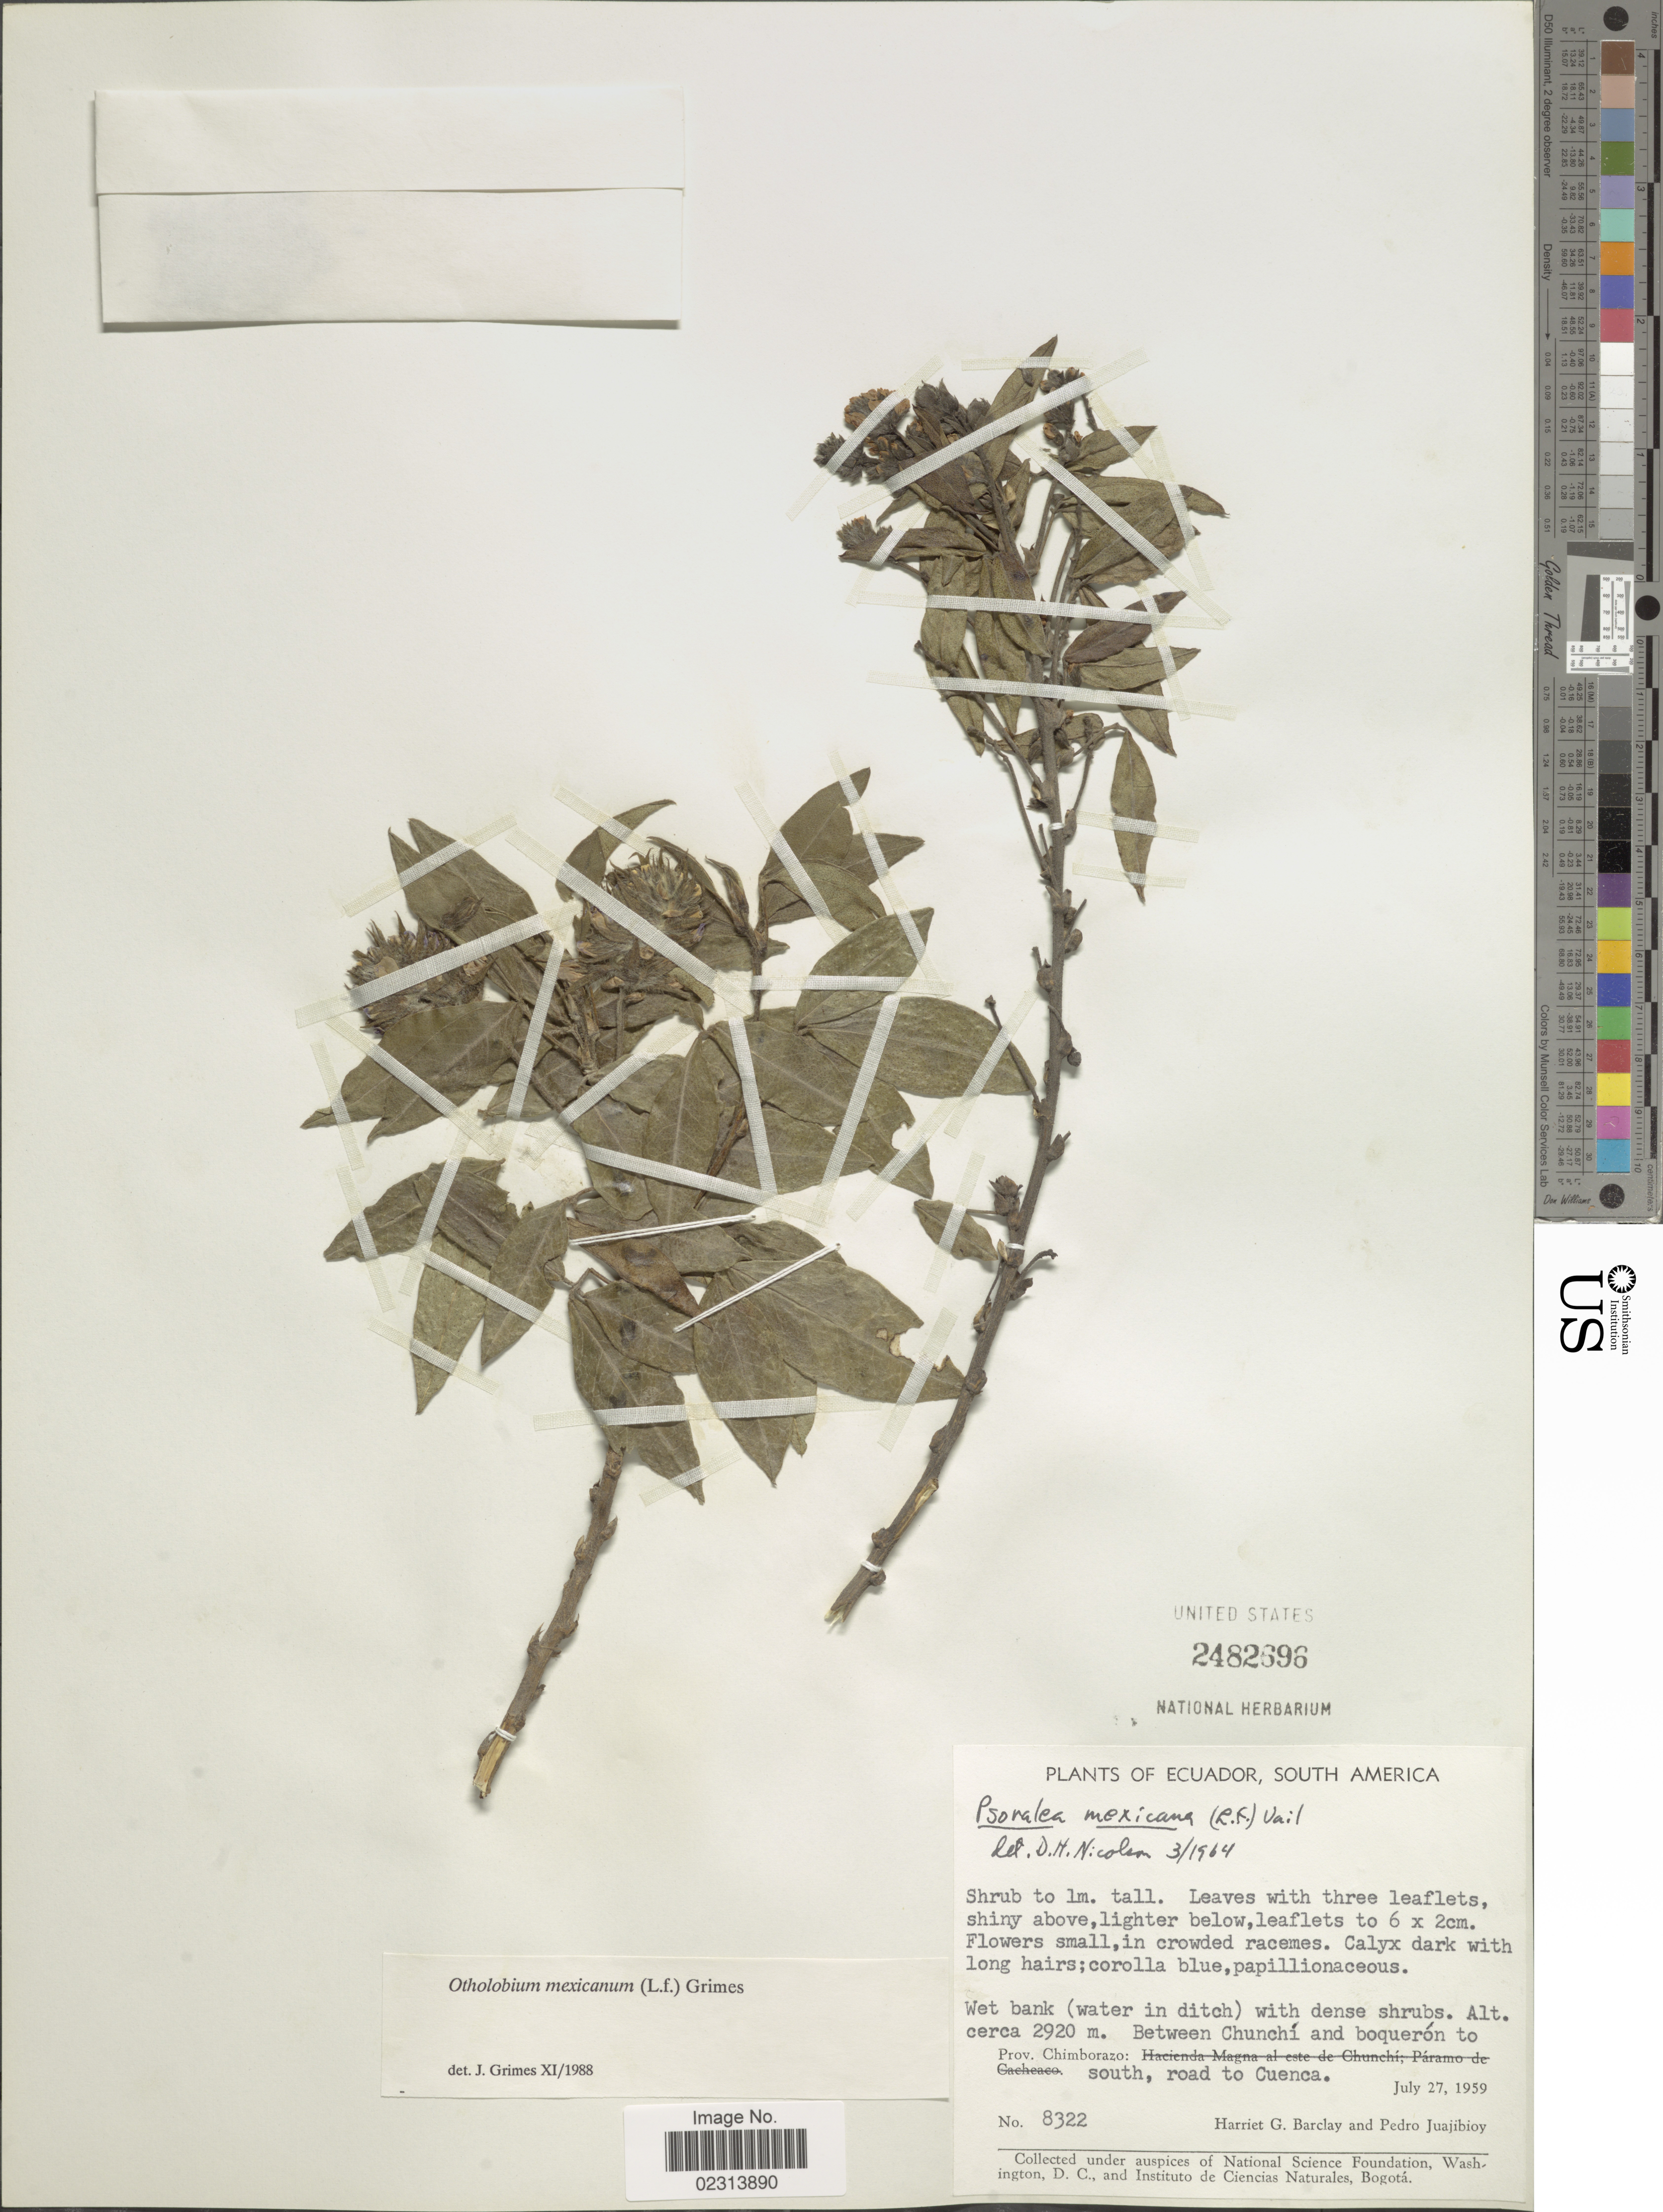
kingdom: Plantae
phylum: Tracheophyta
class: Magnoliopsida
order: Fabales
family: Fabaceae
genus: Otholobium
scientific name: Otholobium mexicanum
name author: (L. f.) J.W. Grimes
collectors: H. G. Barclay & P. Juajibioy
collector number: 8322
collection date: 1959-07-27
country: Ecuador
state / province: Chimborazo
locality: Between Chunchi and boqueron to, Prov. Chimborazo, south road to Cuenca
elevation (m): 2920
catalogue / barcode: US 2482696